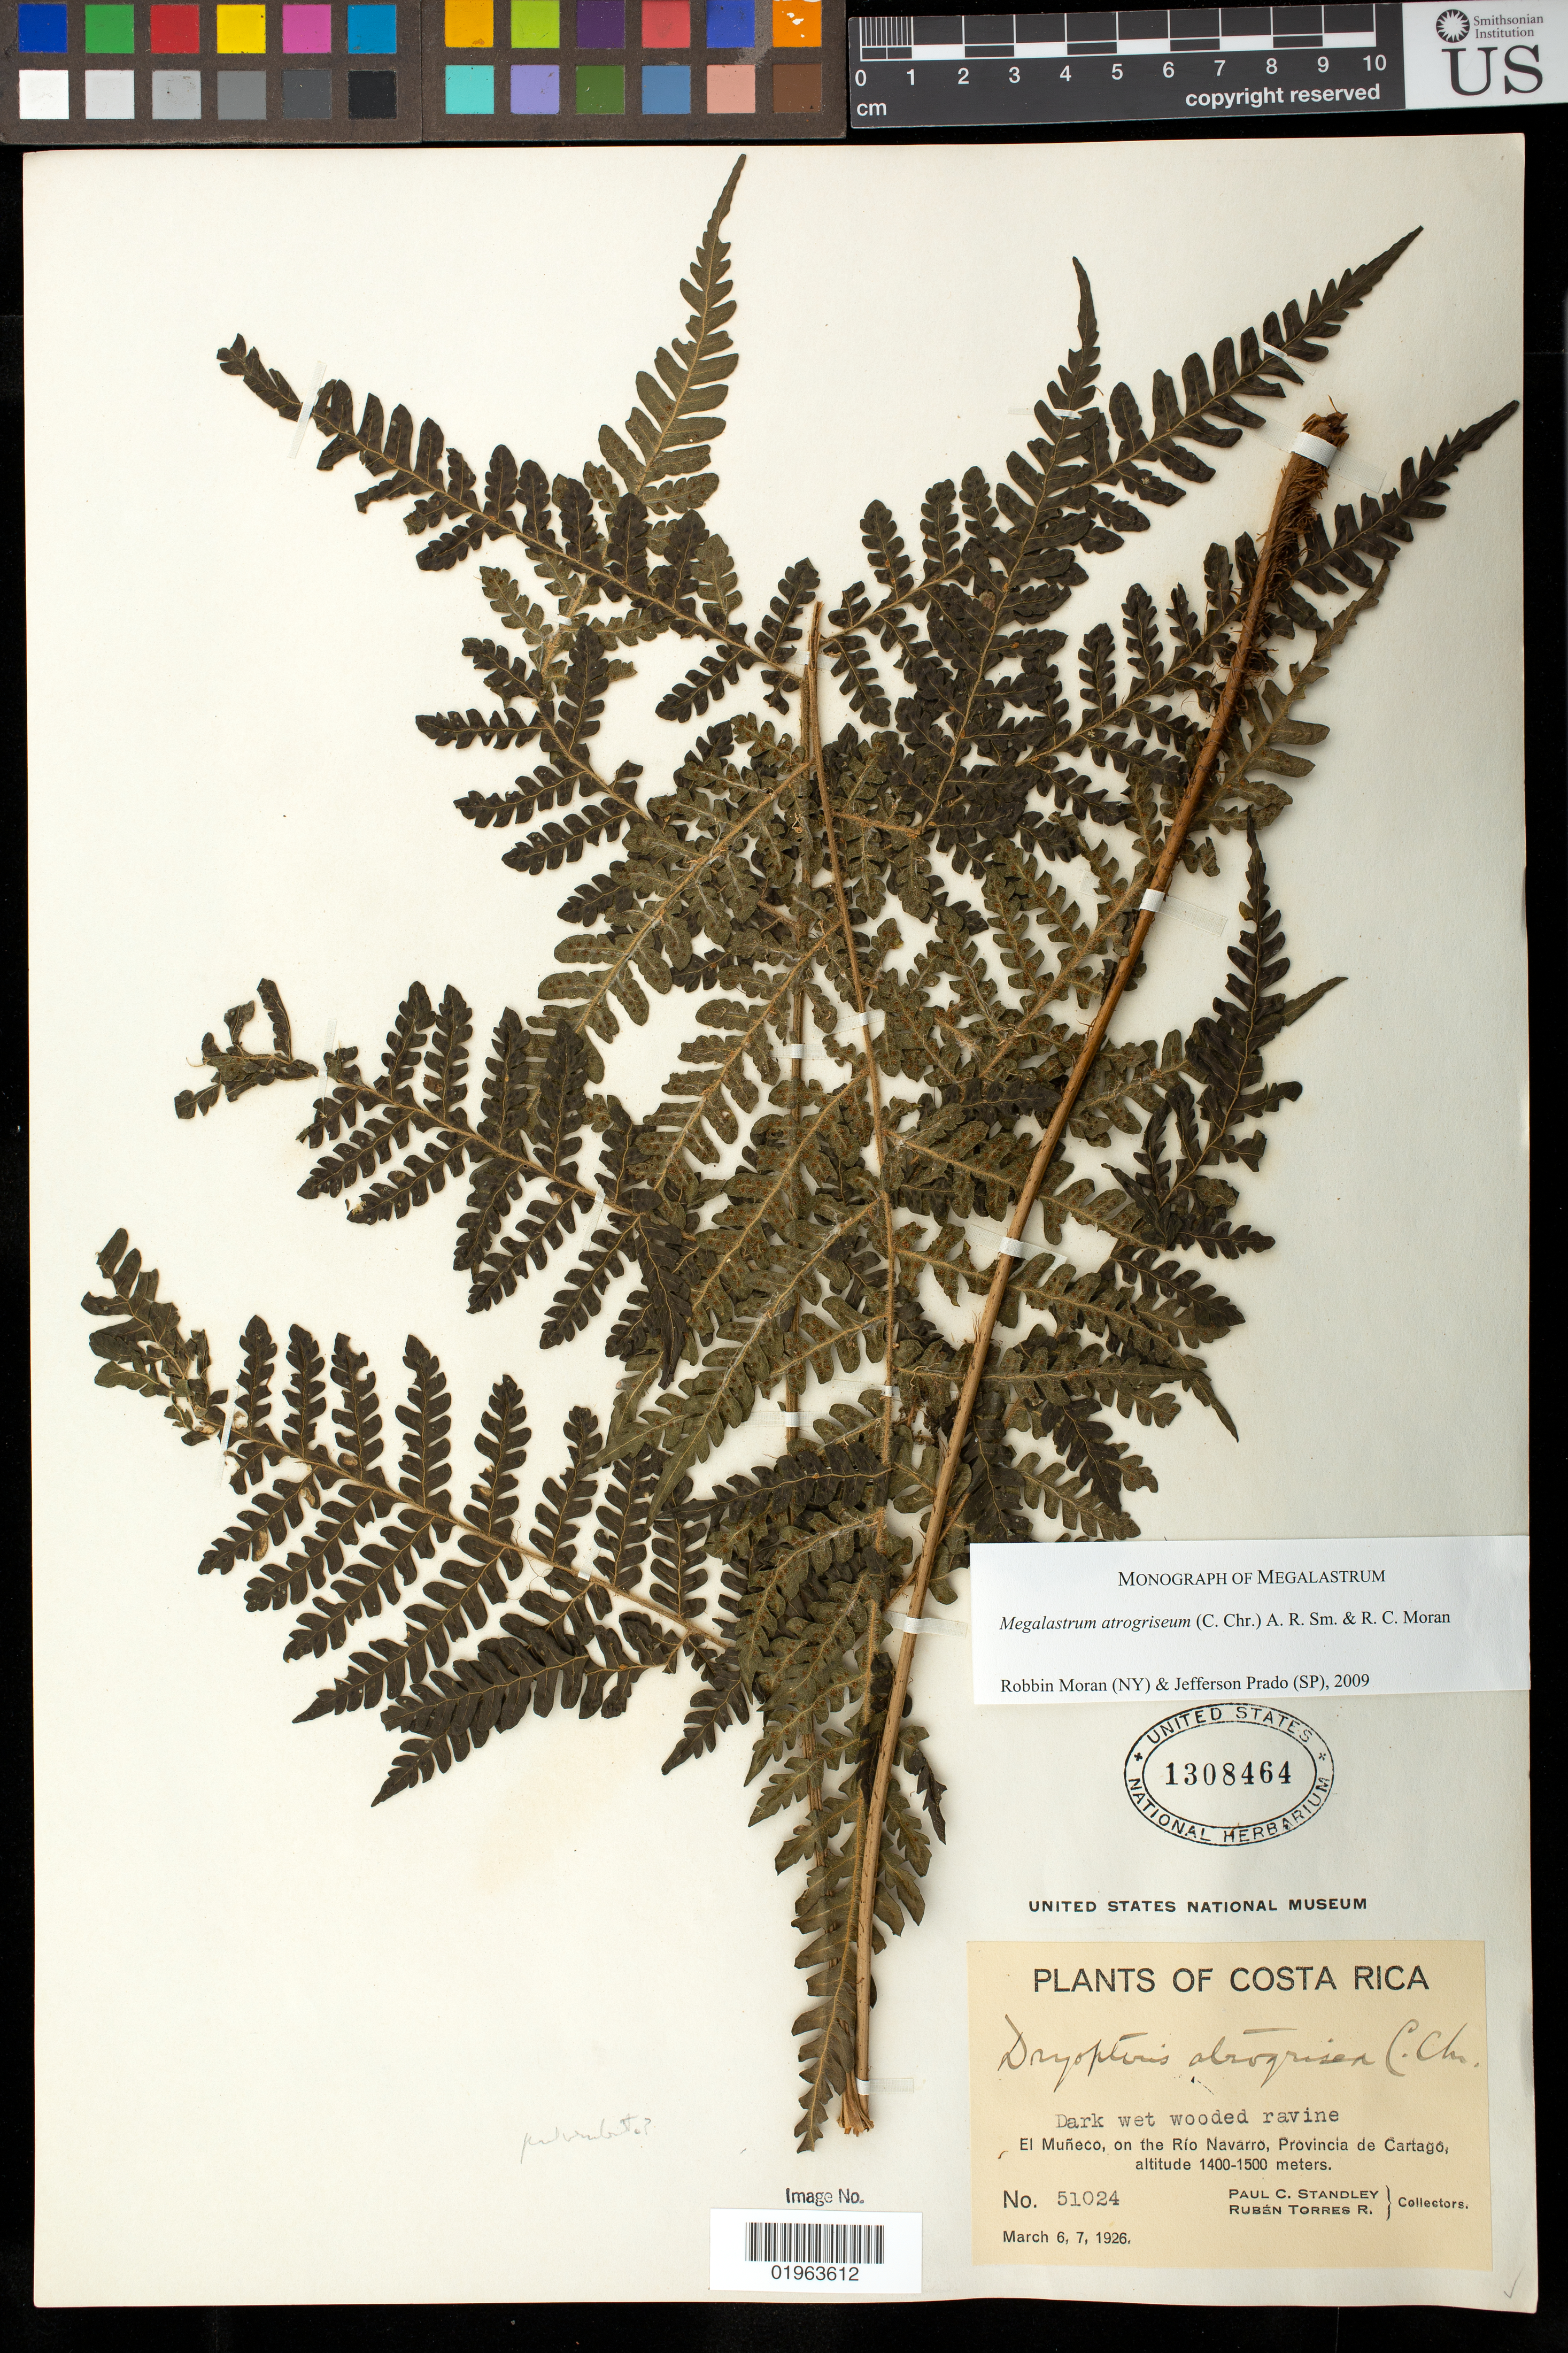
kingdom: Plantae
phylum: Tracheophyta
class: Polypodiopsida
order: Polypodiales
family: Dryopteridaceae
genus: Megalastrum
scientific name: Megalastrum atrogriseum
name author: (C. Chr.) A.R. Sm. & R.C. Moran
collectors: P. C. Standley & J. Valerio R.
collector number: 51024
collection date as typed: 06 Mar 1926 and 07 Mar 1926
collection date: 1926-03-06,1926-03-07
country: Costa Rica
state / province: Cartago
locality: El Muneco, on Rio Navarro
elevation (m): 1400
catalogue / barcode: US 1308464